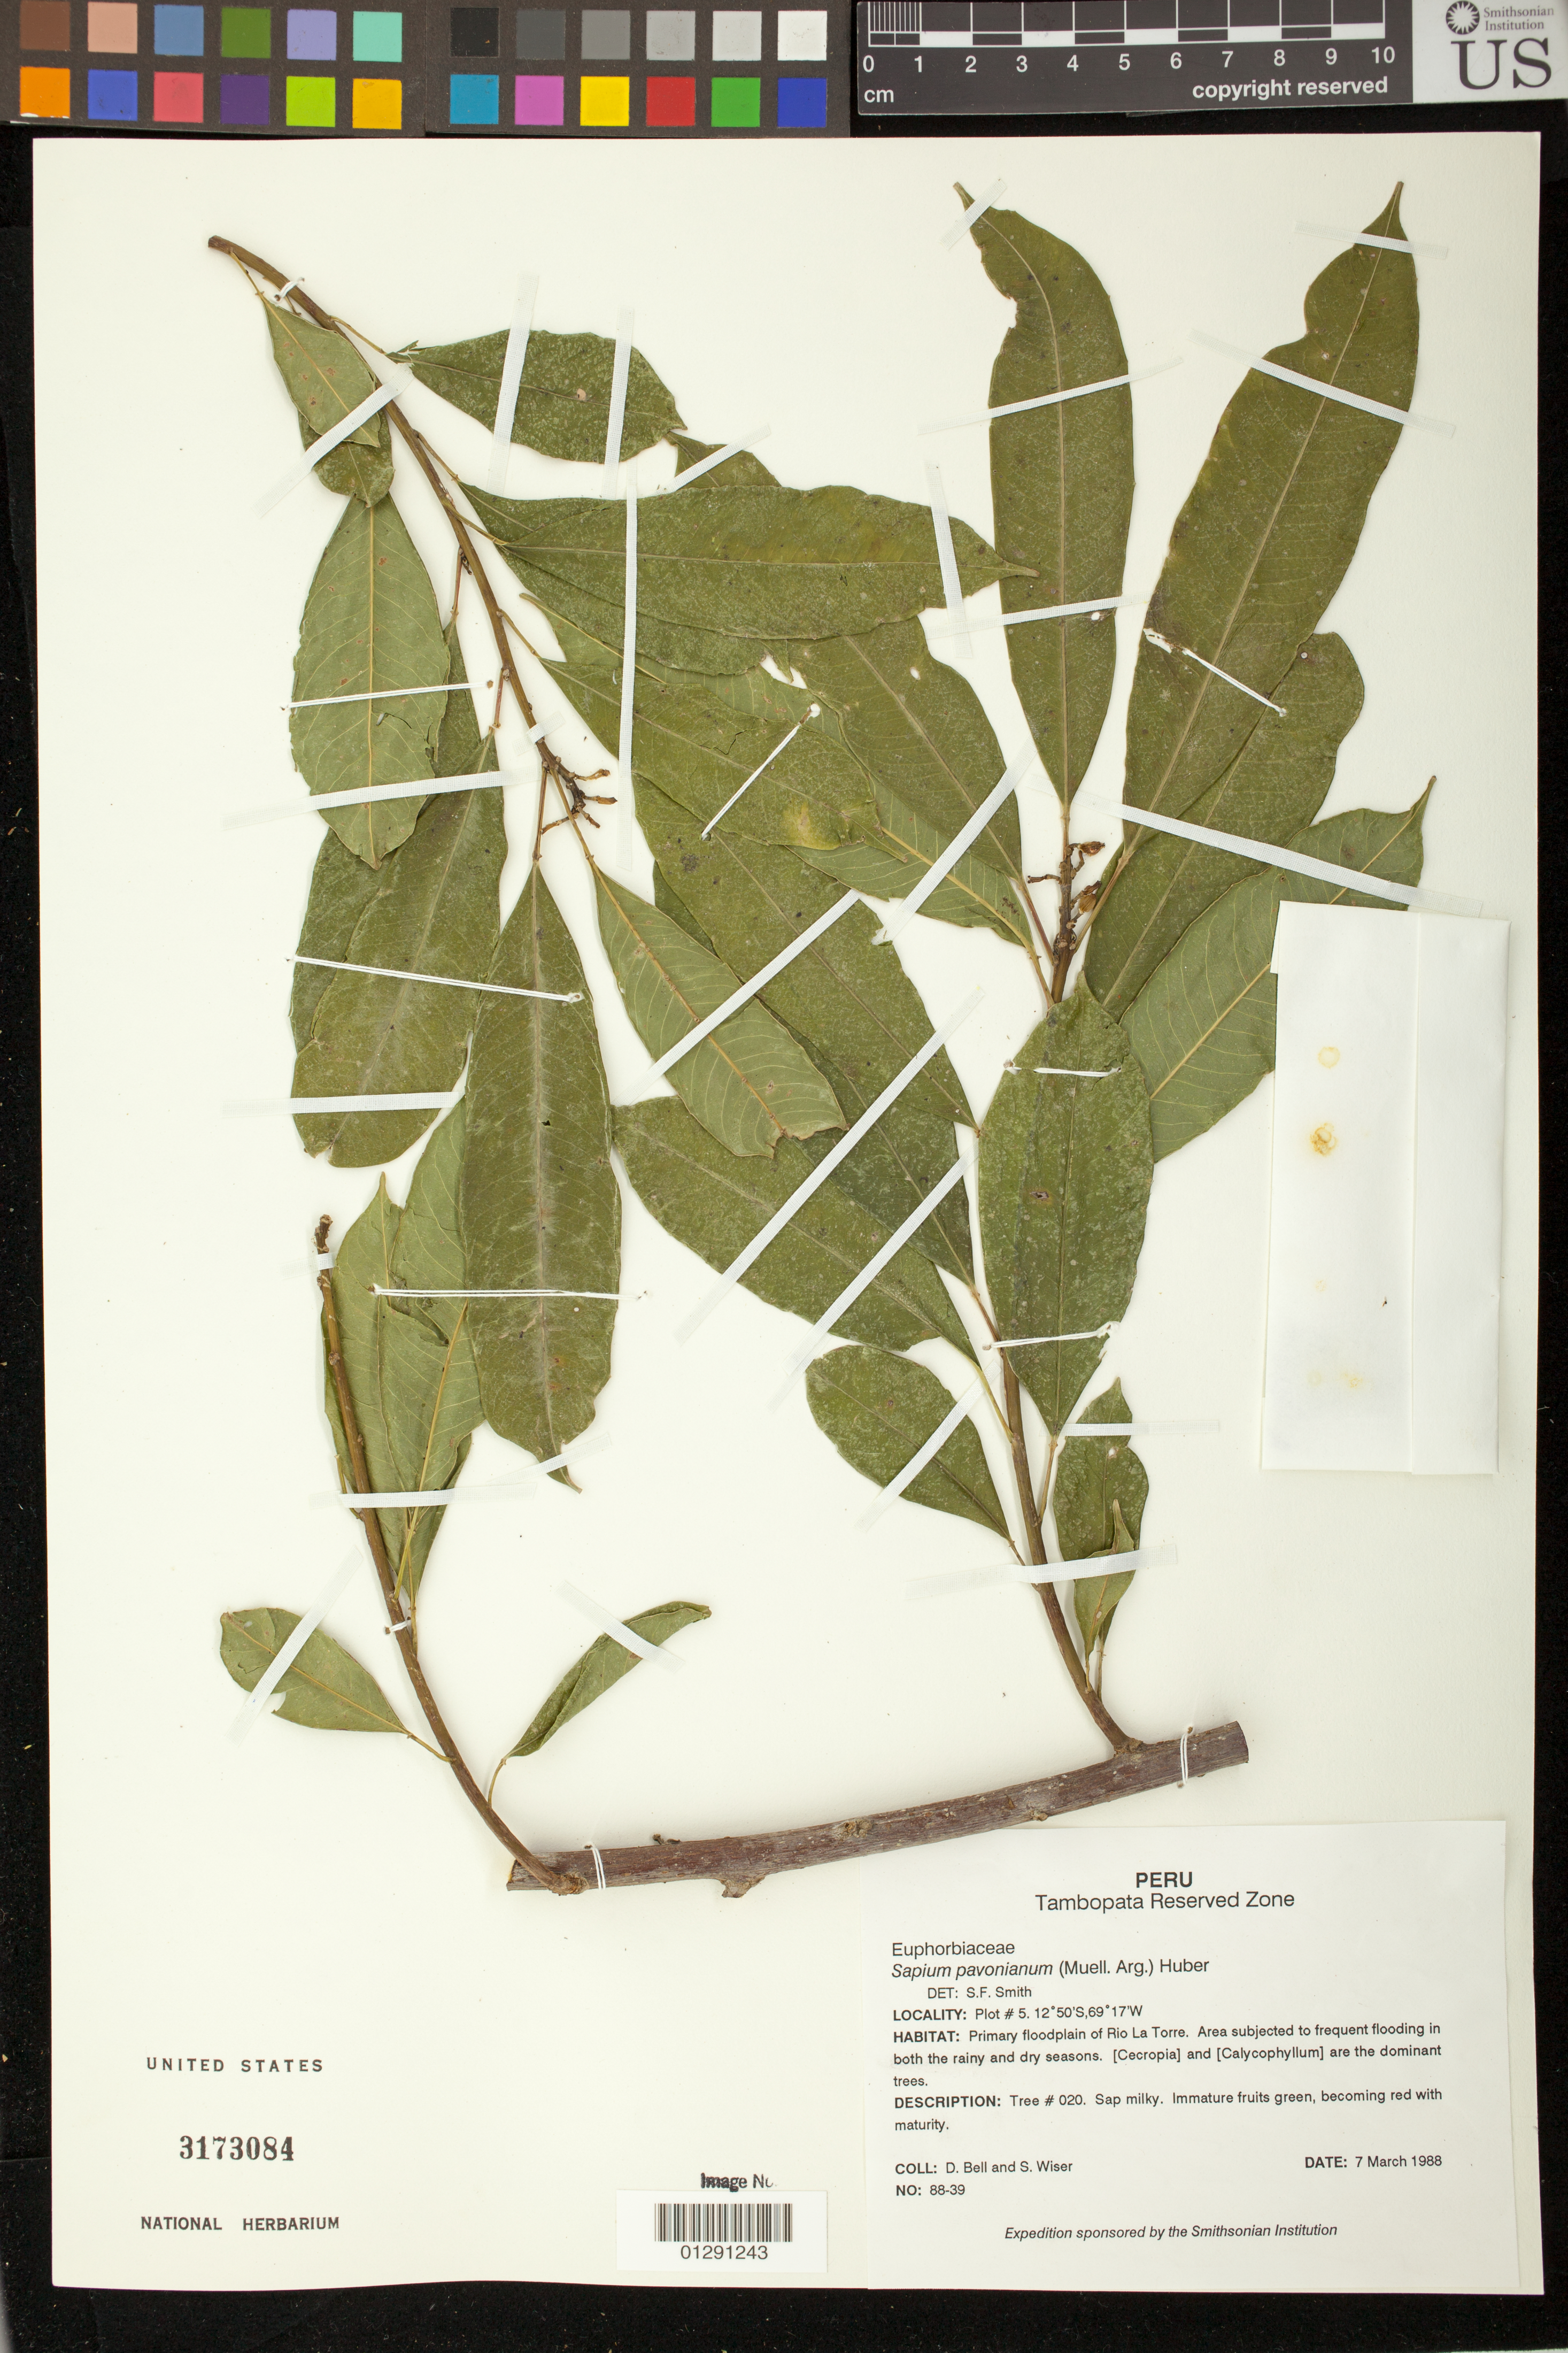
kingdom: Plantae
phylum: Tracheophyta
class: Magnoliopsida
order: Malpighiales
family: Euphorbiaceae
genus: Sapium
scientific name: Sapium glandulatum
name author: (Vell.) Pax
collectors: D. A. Bell & S. Wiser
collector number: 88-39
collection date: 1988-03-07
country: Peru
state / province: Madre de Dios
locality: Plot #5, Tambopata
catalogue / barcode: US 3173084